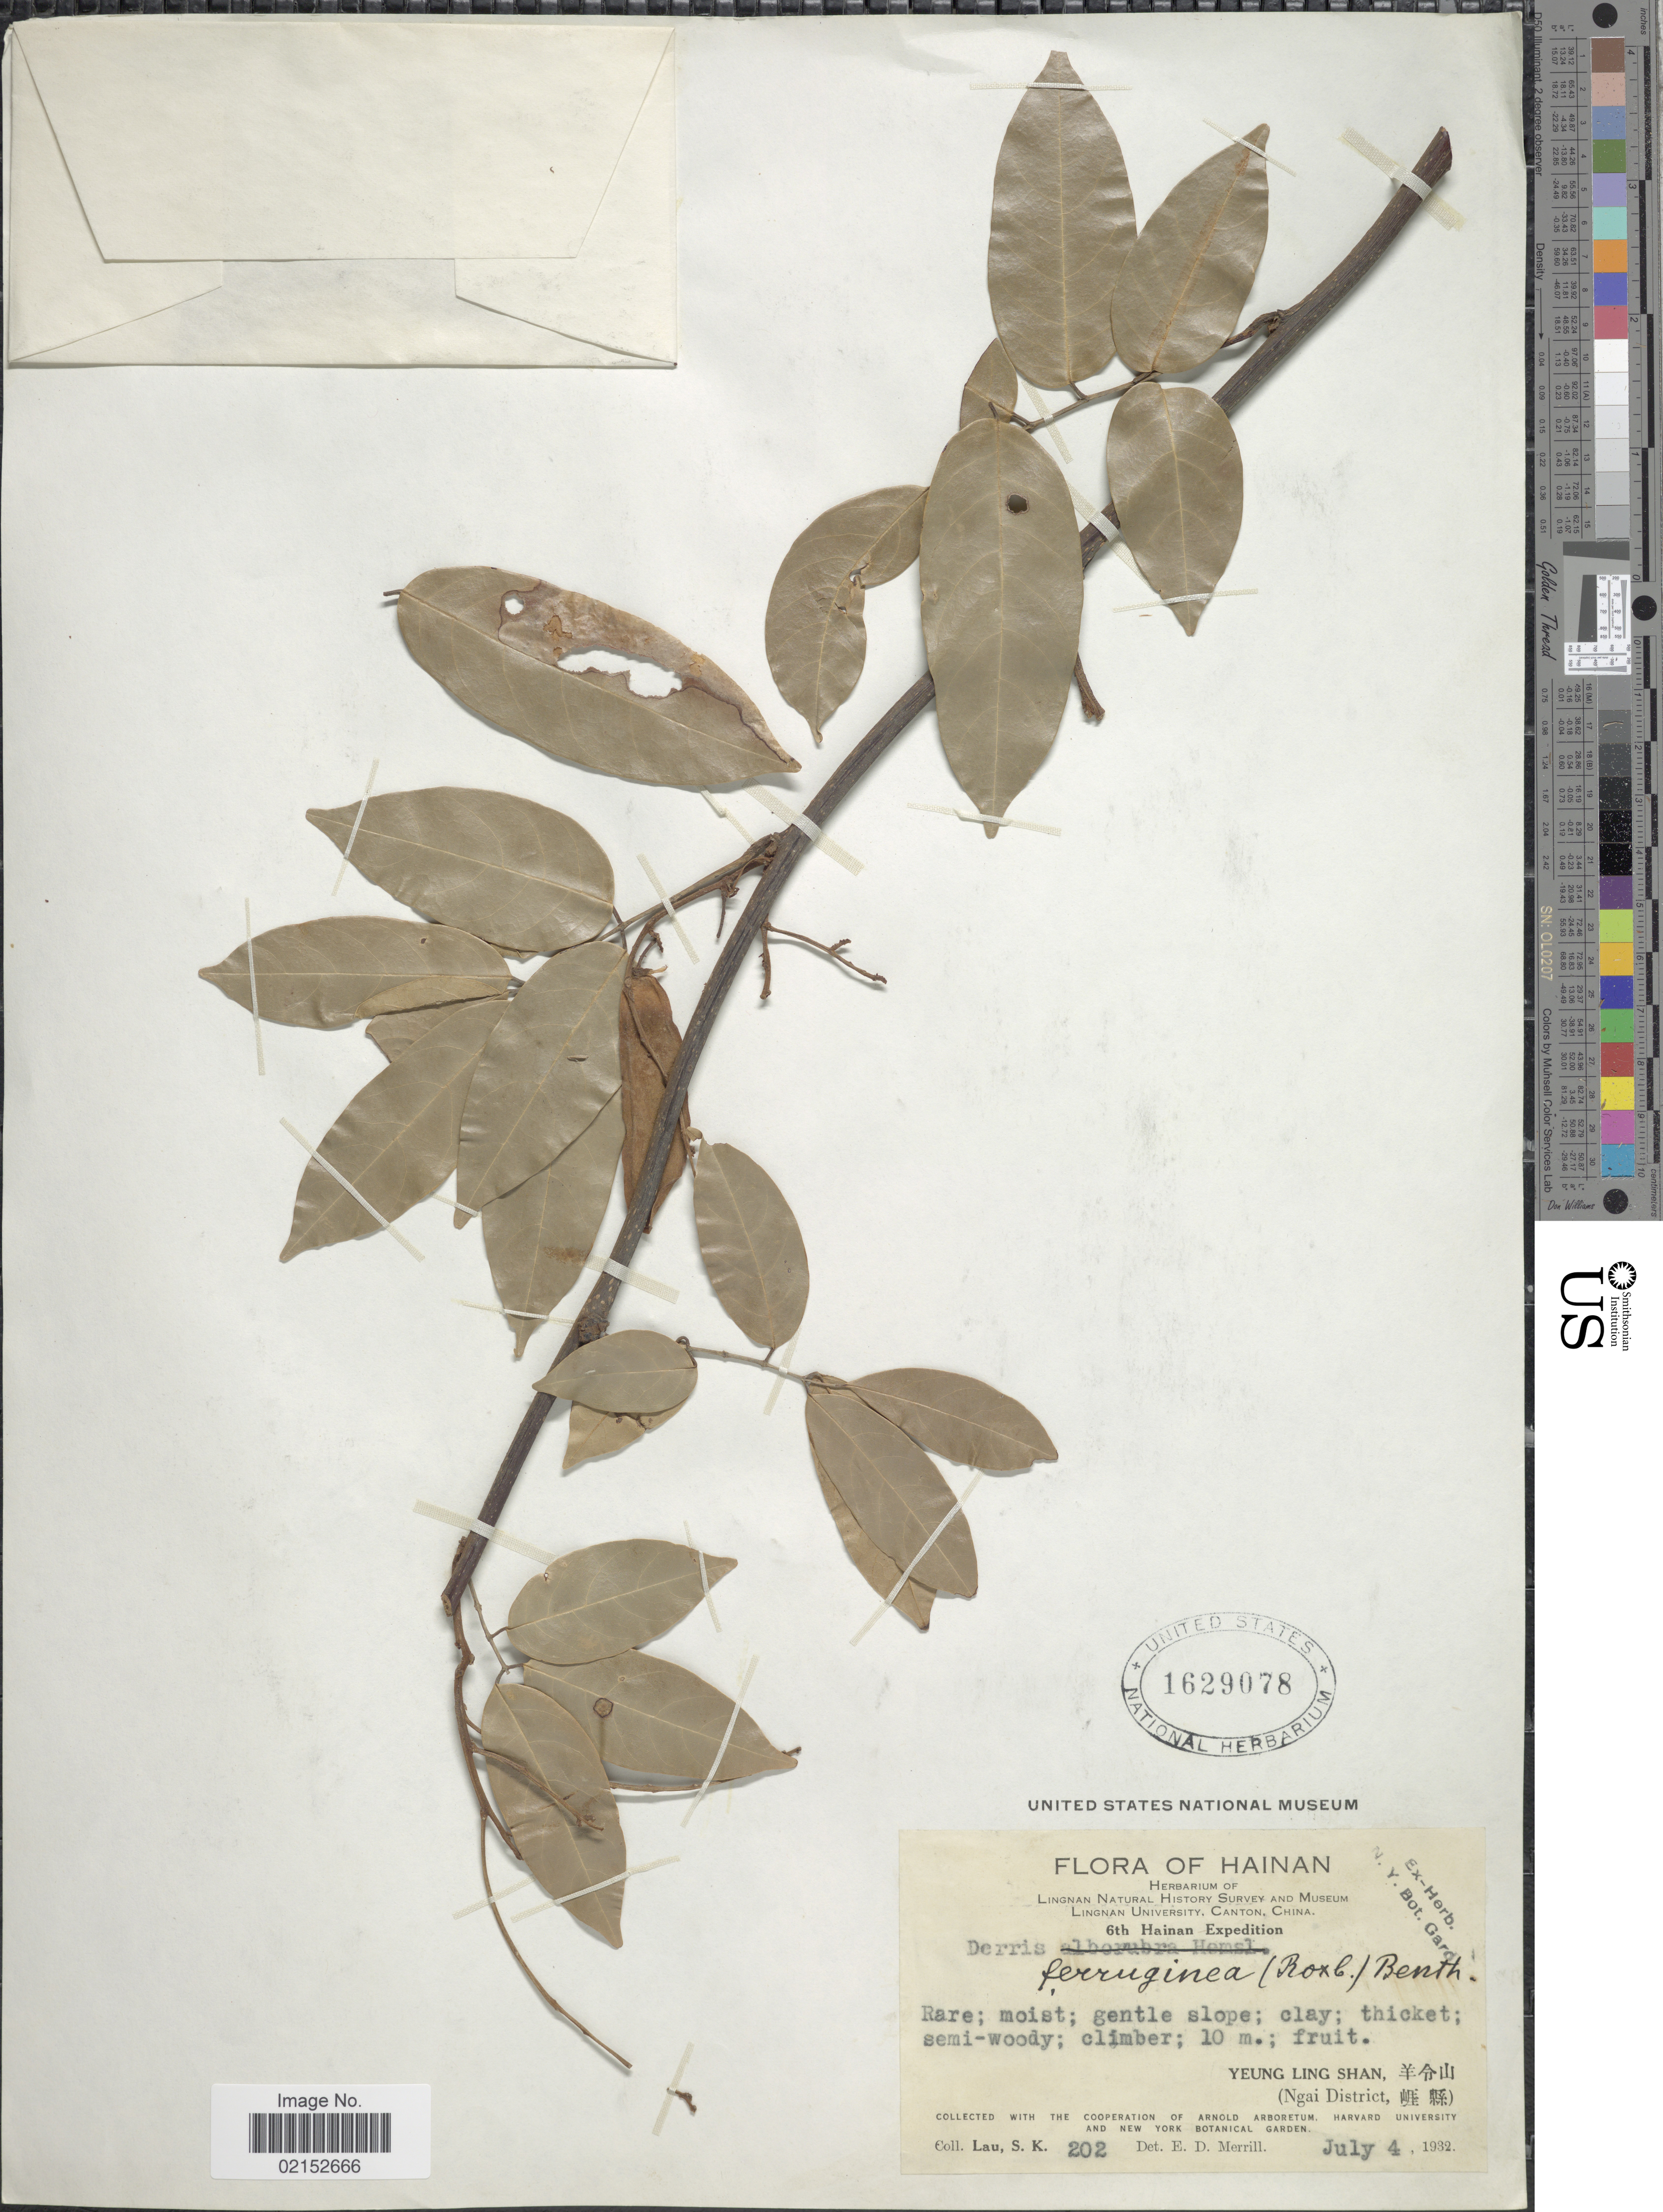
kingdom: Plantae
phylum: Tracheophyta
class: Magnoliopsida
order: Fabales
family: Fabaceae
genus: Derris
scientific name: Derris ferruginea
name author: (Roxb.) Benth.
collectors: S. K. Lau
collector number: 202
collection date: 1932-07-04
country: China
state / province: Hainan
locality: Yeung Ling Shan. (Ngai District), Hainan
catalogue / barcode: US 1629078